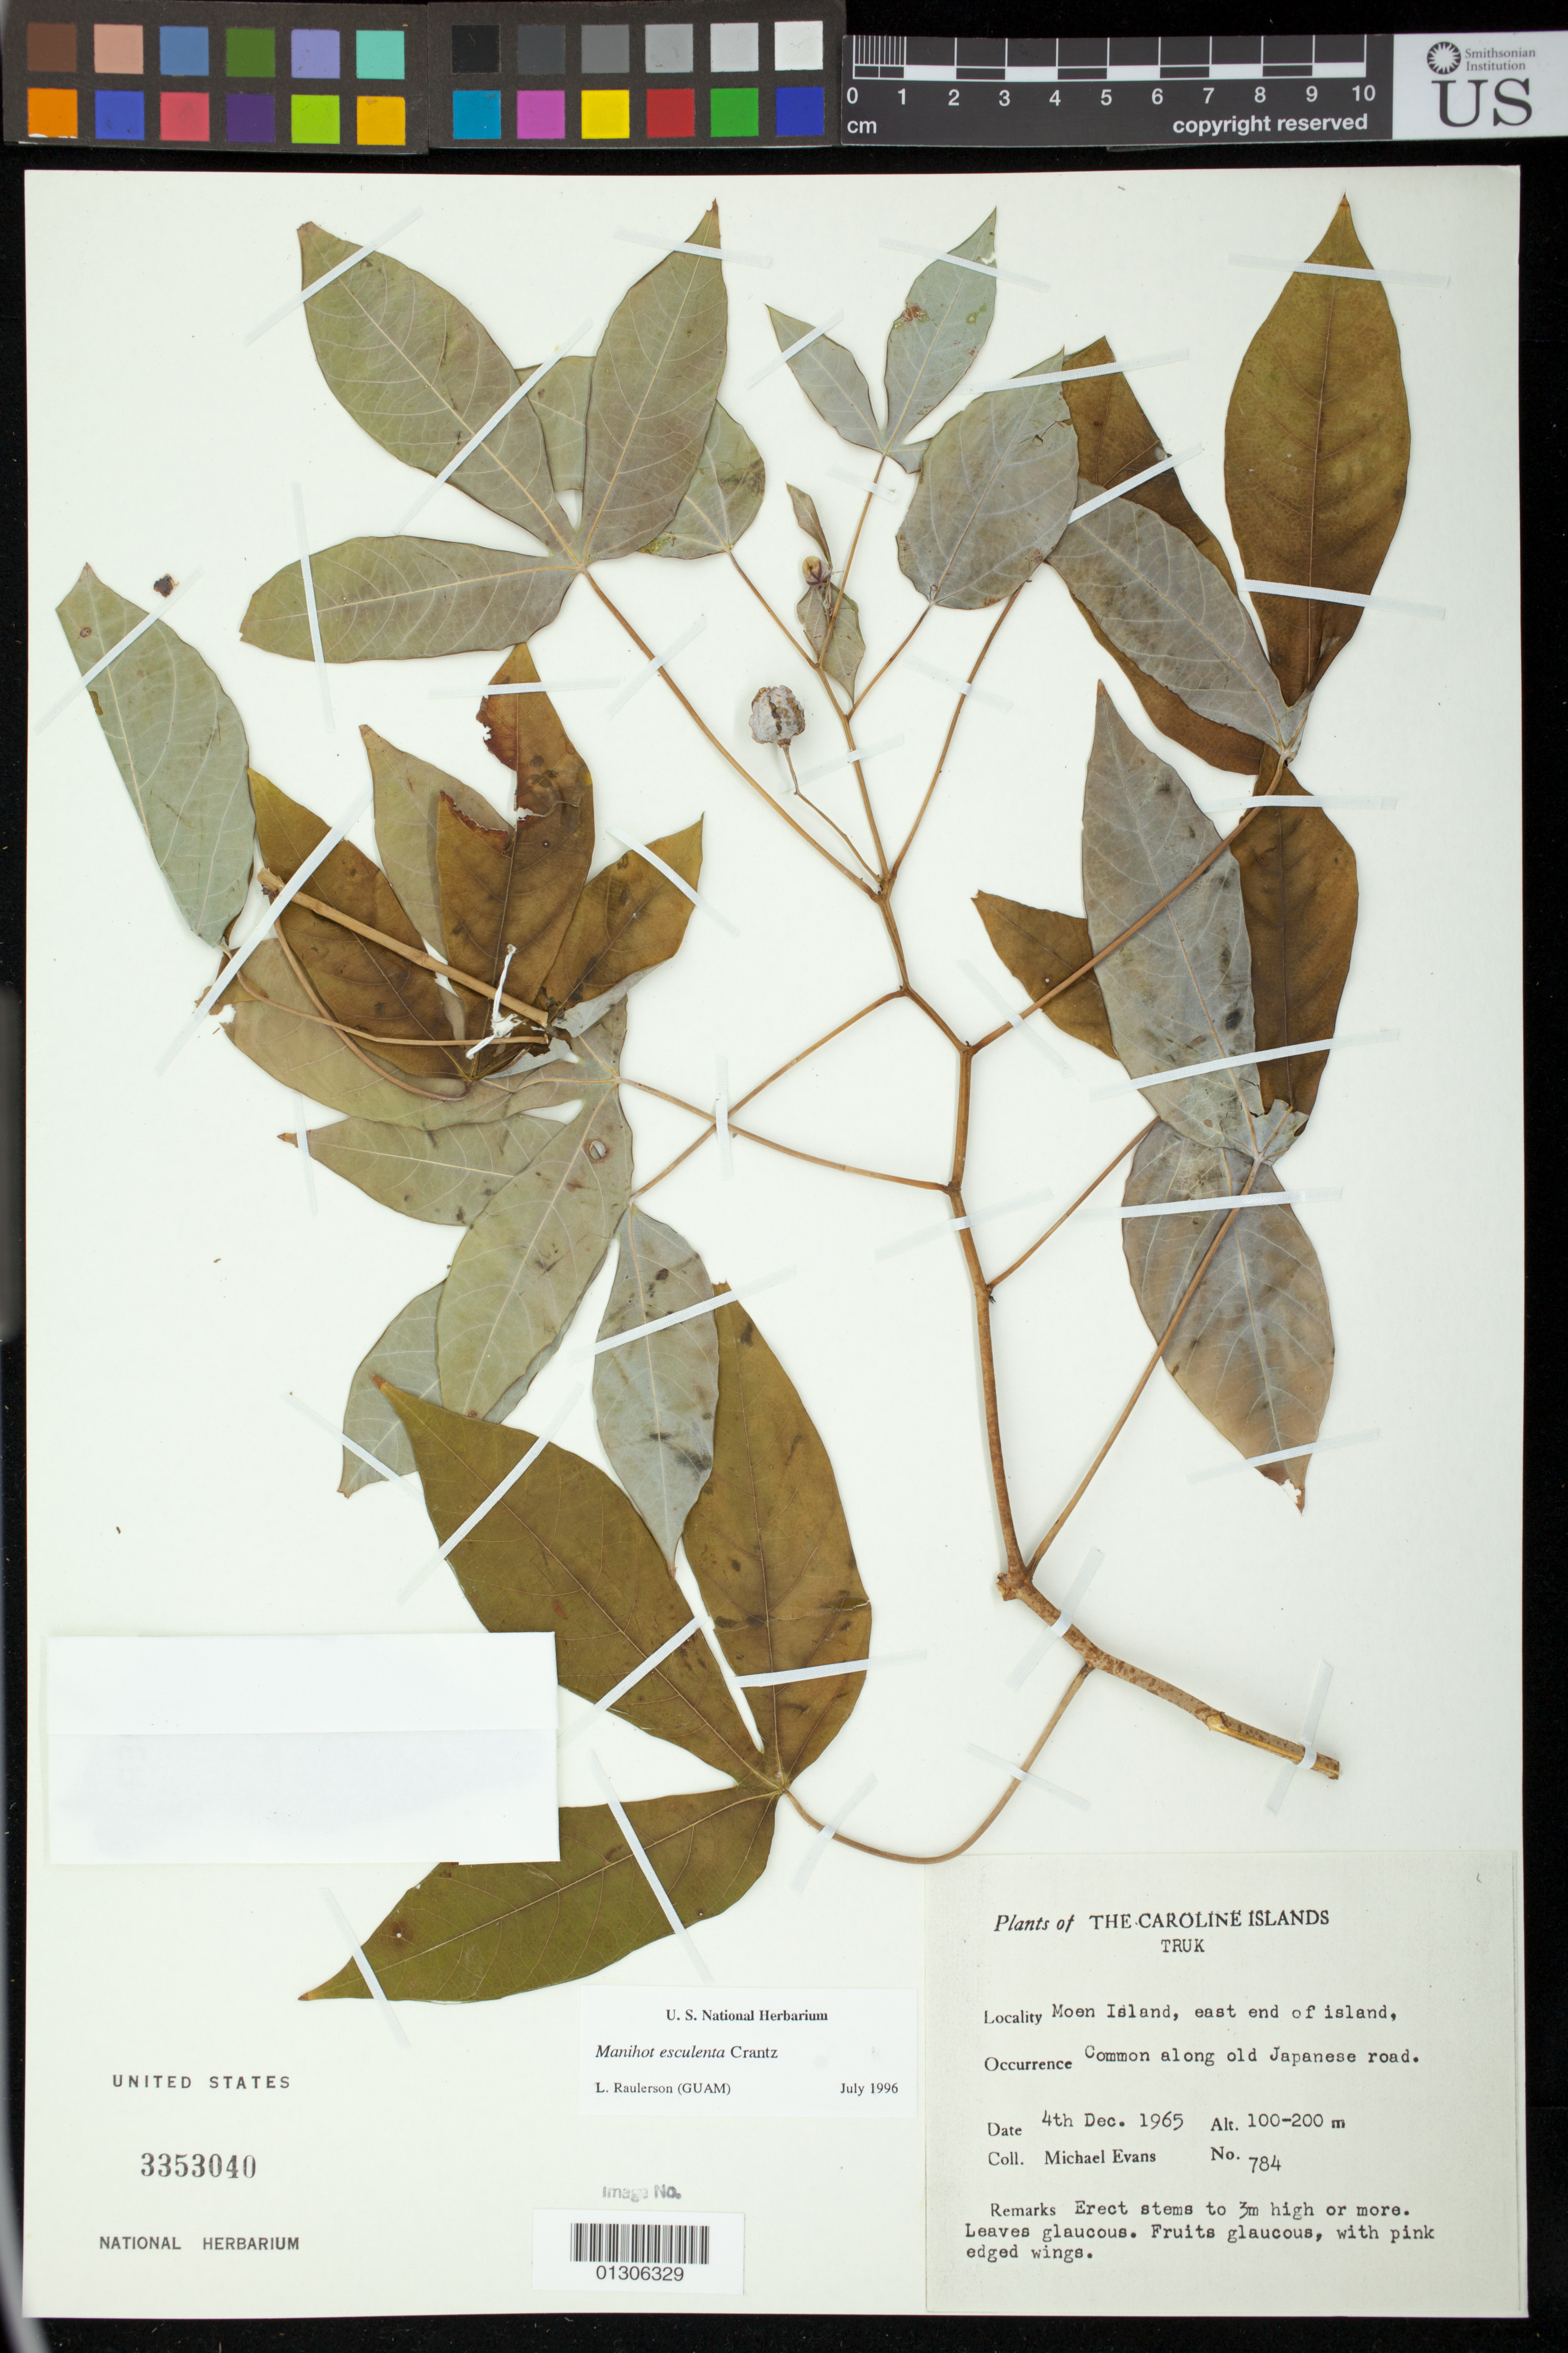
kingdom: Plantae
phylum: Tracheophyta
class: Magnoliopsida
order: Malpighiales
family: Euphorbiaceae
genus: Manihot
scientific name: Manihot esculenta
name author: Crantz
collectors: M. Evans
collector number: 784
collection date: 1965-12-04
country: Micronesia, Federated States of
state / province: Truk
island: Moen [Wono]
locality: Carolina Islands, Moen Island, East end of island.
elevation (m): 100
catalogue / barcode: US 3353040